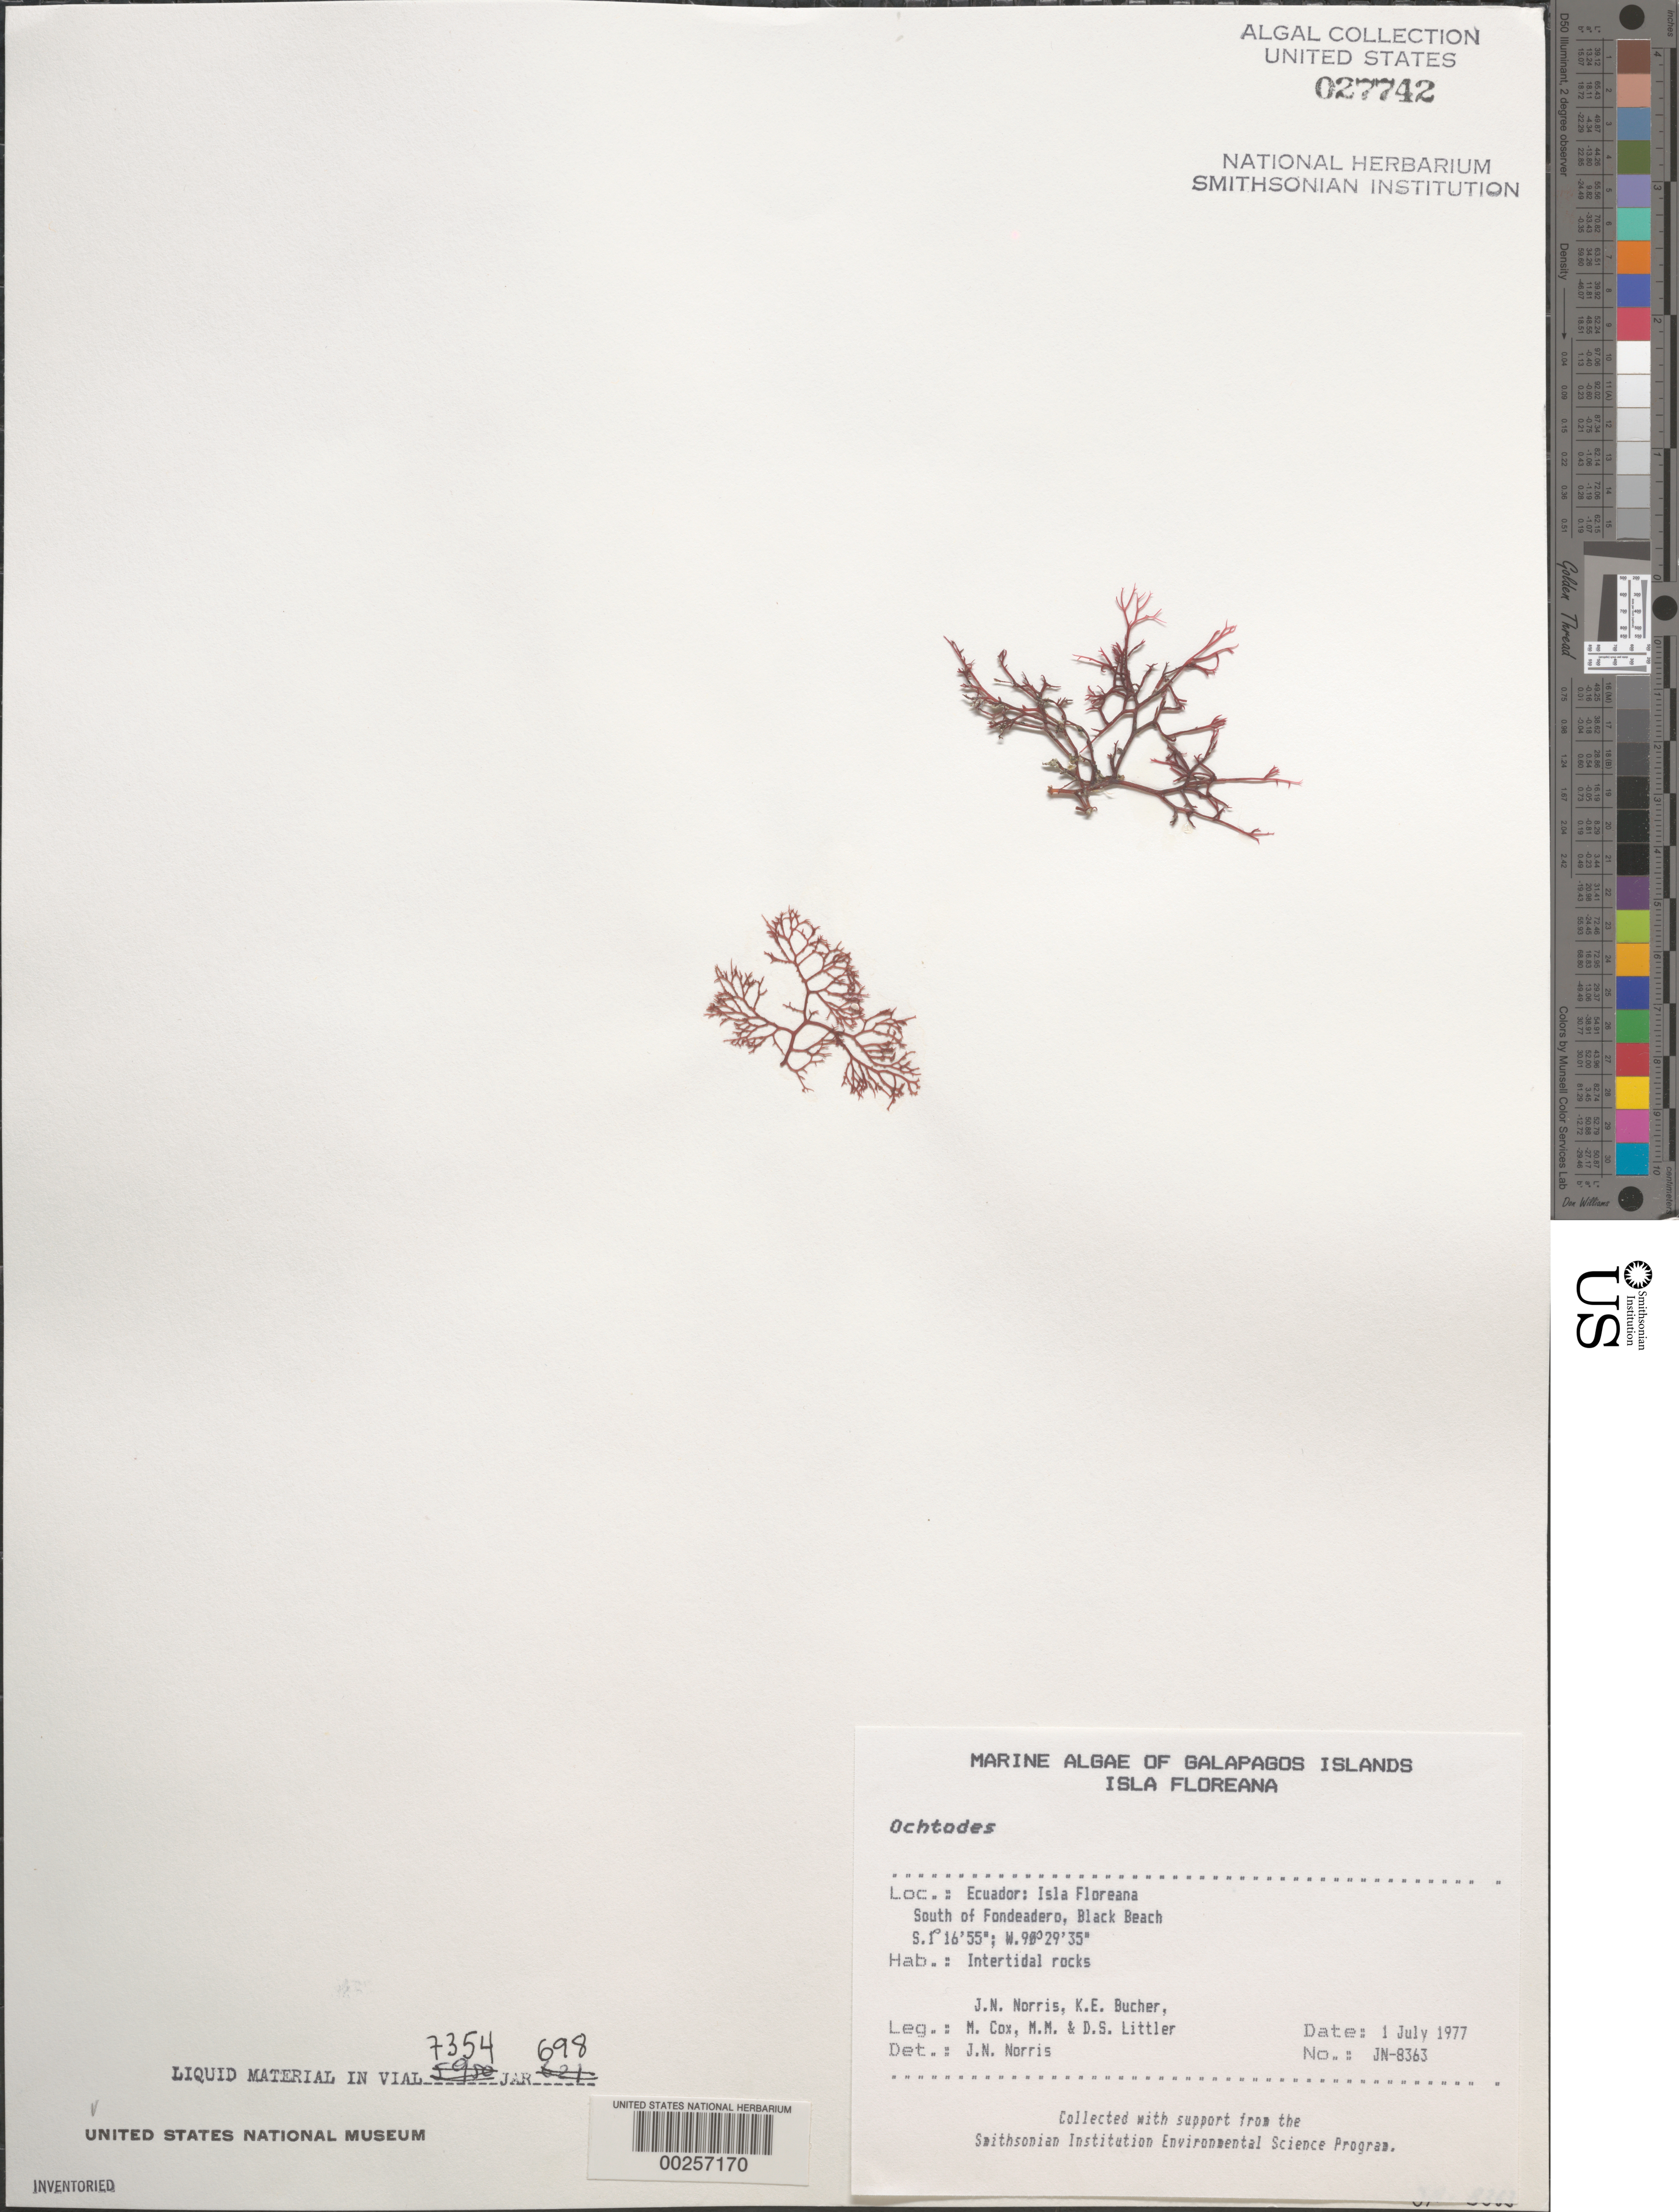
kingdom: Plantae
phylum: Rhodophyta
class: Florideophyceae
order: Gigartinales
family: Rhizophyllidaceae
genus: Ochtodes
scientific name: Ochtodes sp.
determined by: Norris, James N.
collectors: J. N. Norris, K. E. Bucher, M. Cox, M. M. Littler & D. S. Littler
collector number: JN-8363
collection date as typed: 01 Jul 1977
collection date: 1977-07-01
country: Ecuador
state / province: Colón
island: Floreana [Charles, Santa Maria]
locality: Black Beach south of Fondeadero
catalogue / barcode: US 27742